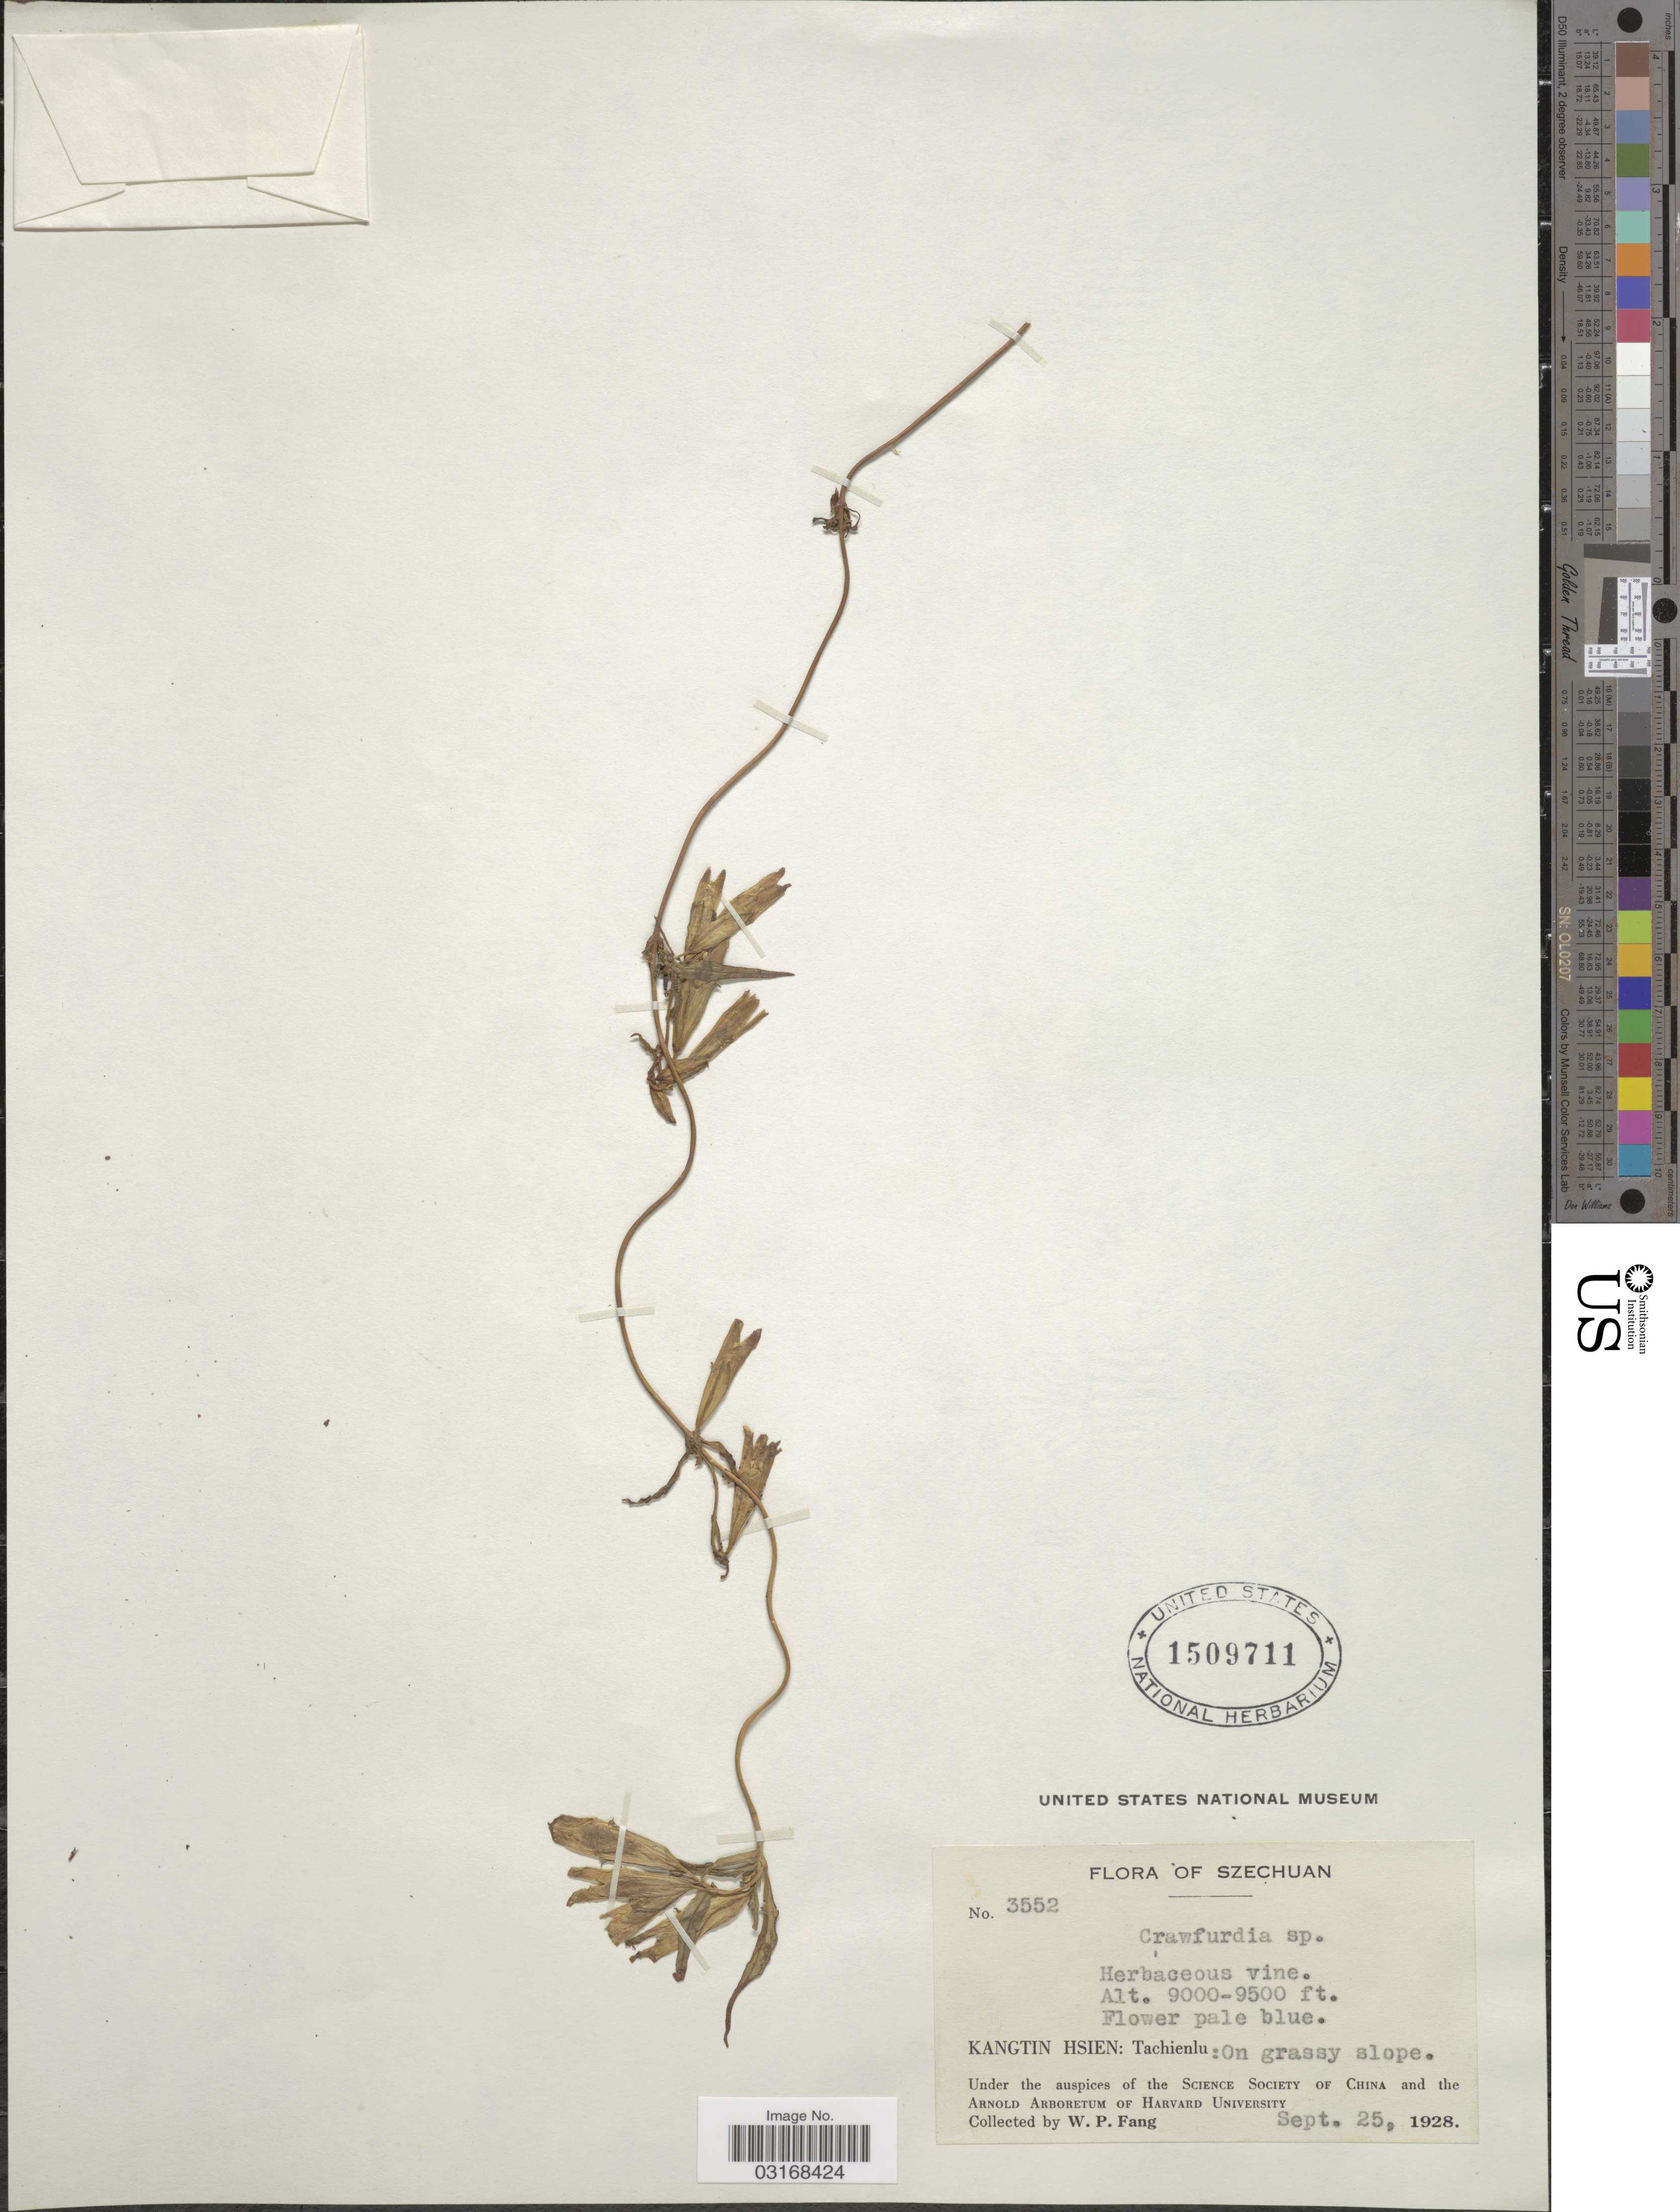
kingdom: Plantae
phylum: Tracheophyta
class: Magnoliopsida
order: Gentianales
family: Gentianaceae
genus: Crawfurdia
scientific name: Crawfurdia sp.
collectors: W. P. Fang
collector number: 3552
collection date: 1928-09-25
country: China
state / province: Sichuan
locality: Szechuan. Kangtin Hsien: Tachienlu.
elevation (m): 2743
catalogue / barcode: US 1509711